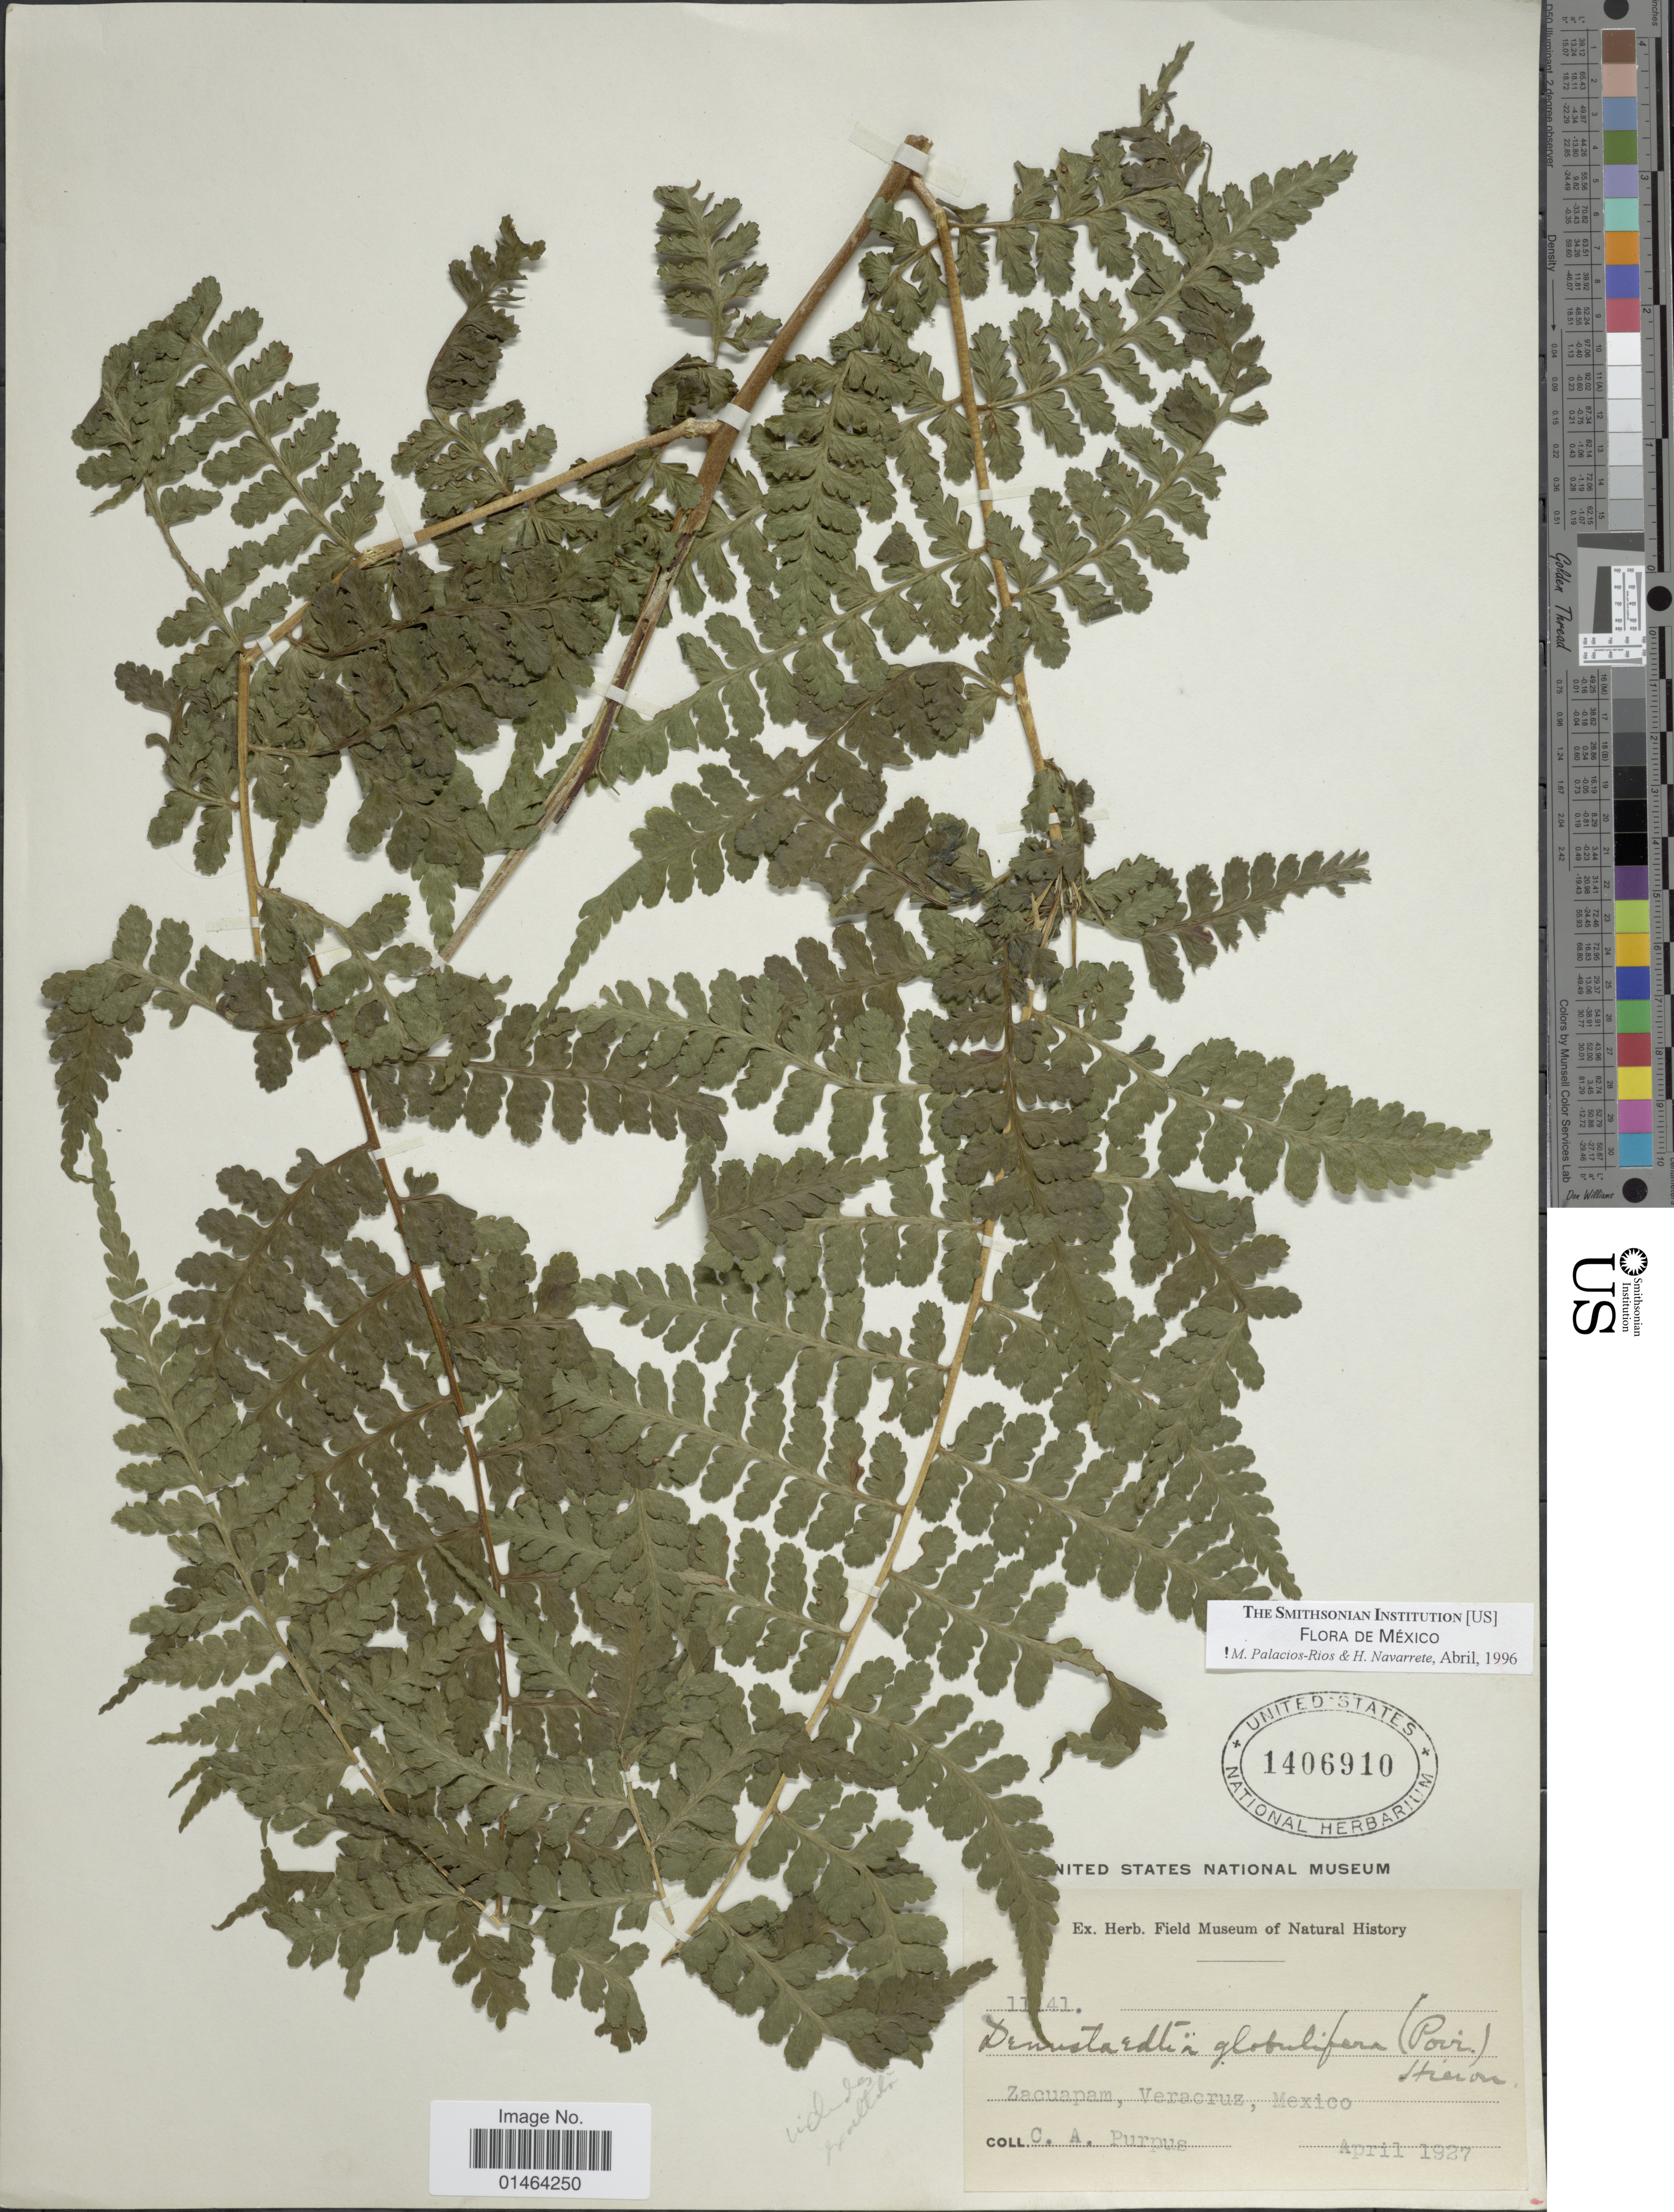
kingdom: Plantae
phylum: Tracheophyta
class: Polypodiopsida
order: Polypodiales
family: Dennstaedtiaceae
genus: Dennstaedtia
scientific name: Dennstaedtia globulifera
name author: (Poir.) Hieron.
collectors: C. A. Purpus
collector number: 1141*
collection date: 1927-04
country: Mexico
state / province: Veracruz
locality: Zacuapam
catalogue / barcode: US 1406910